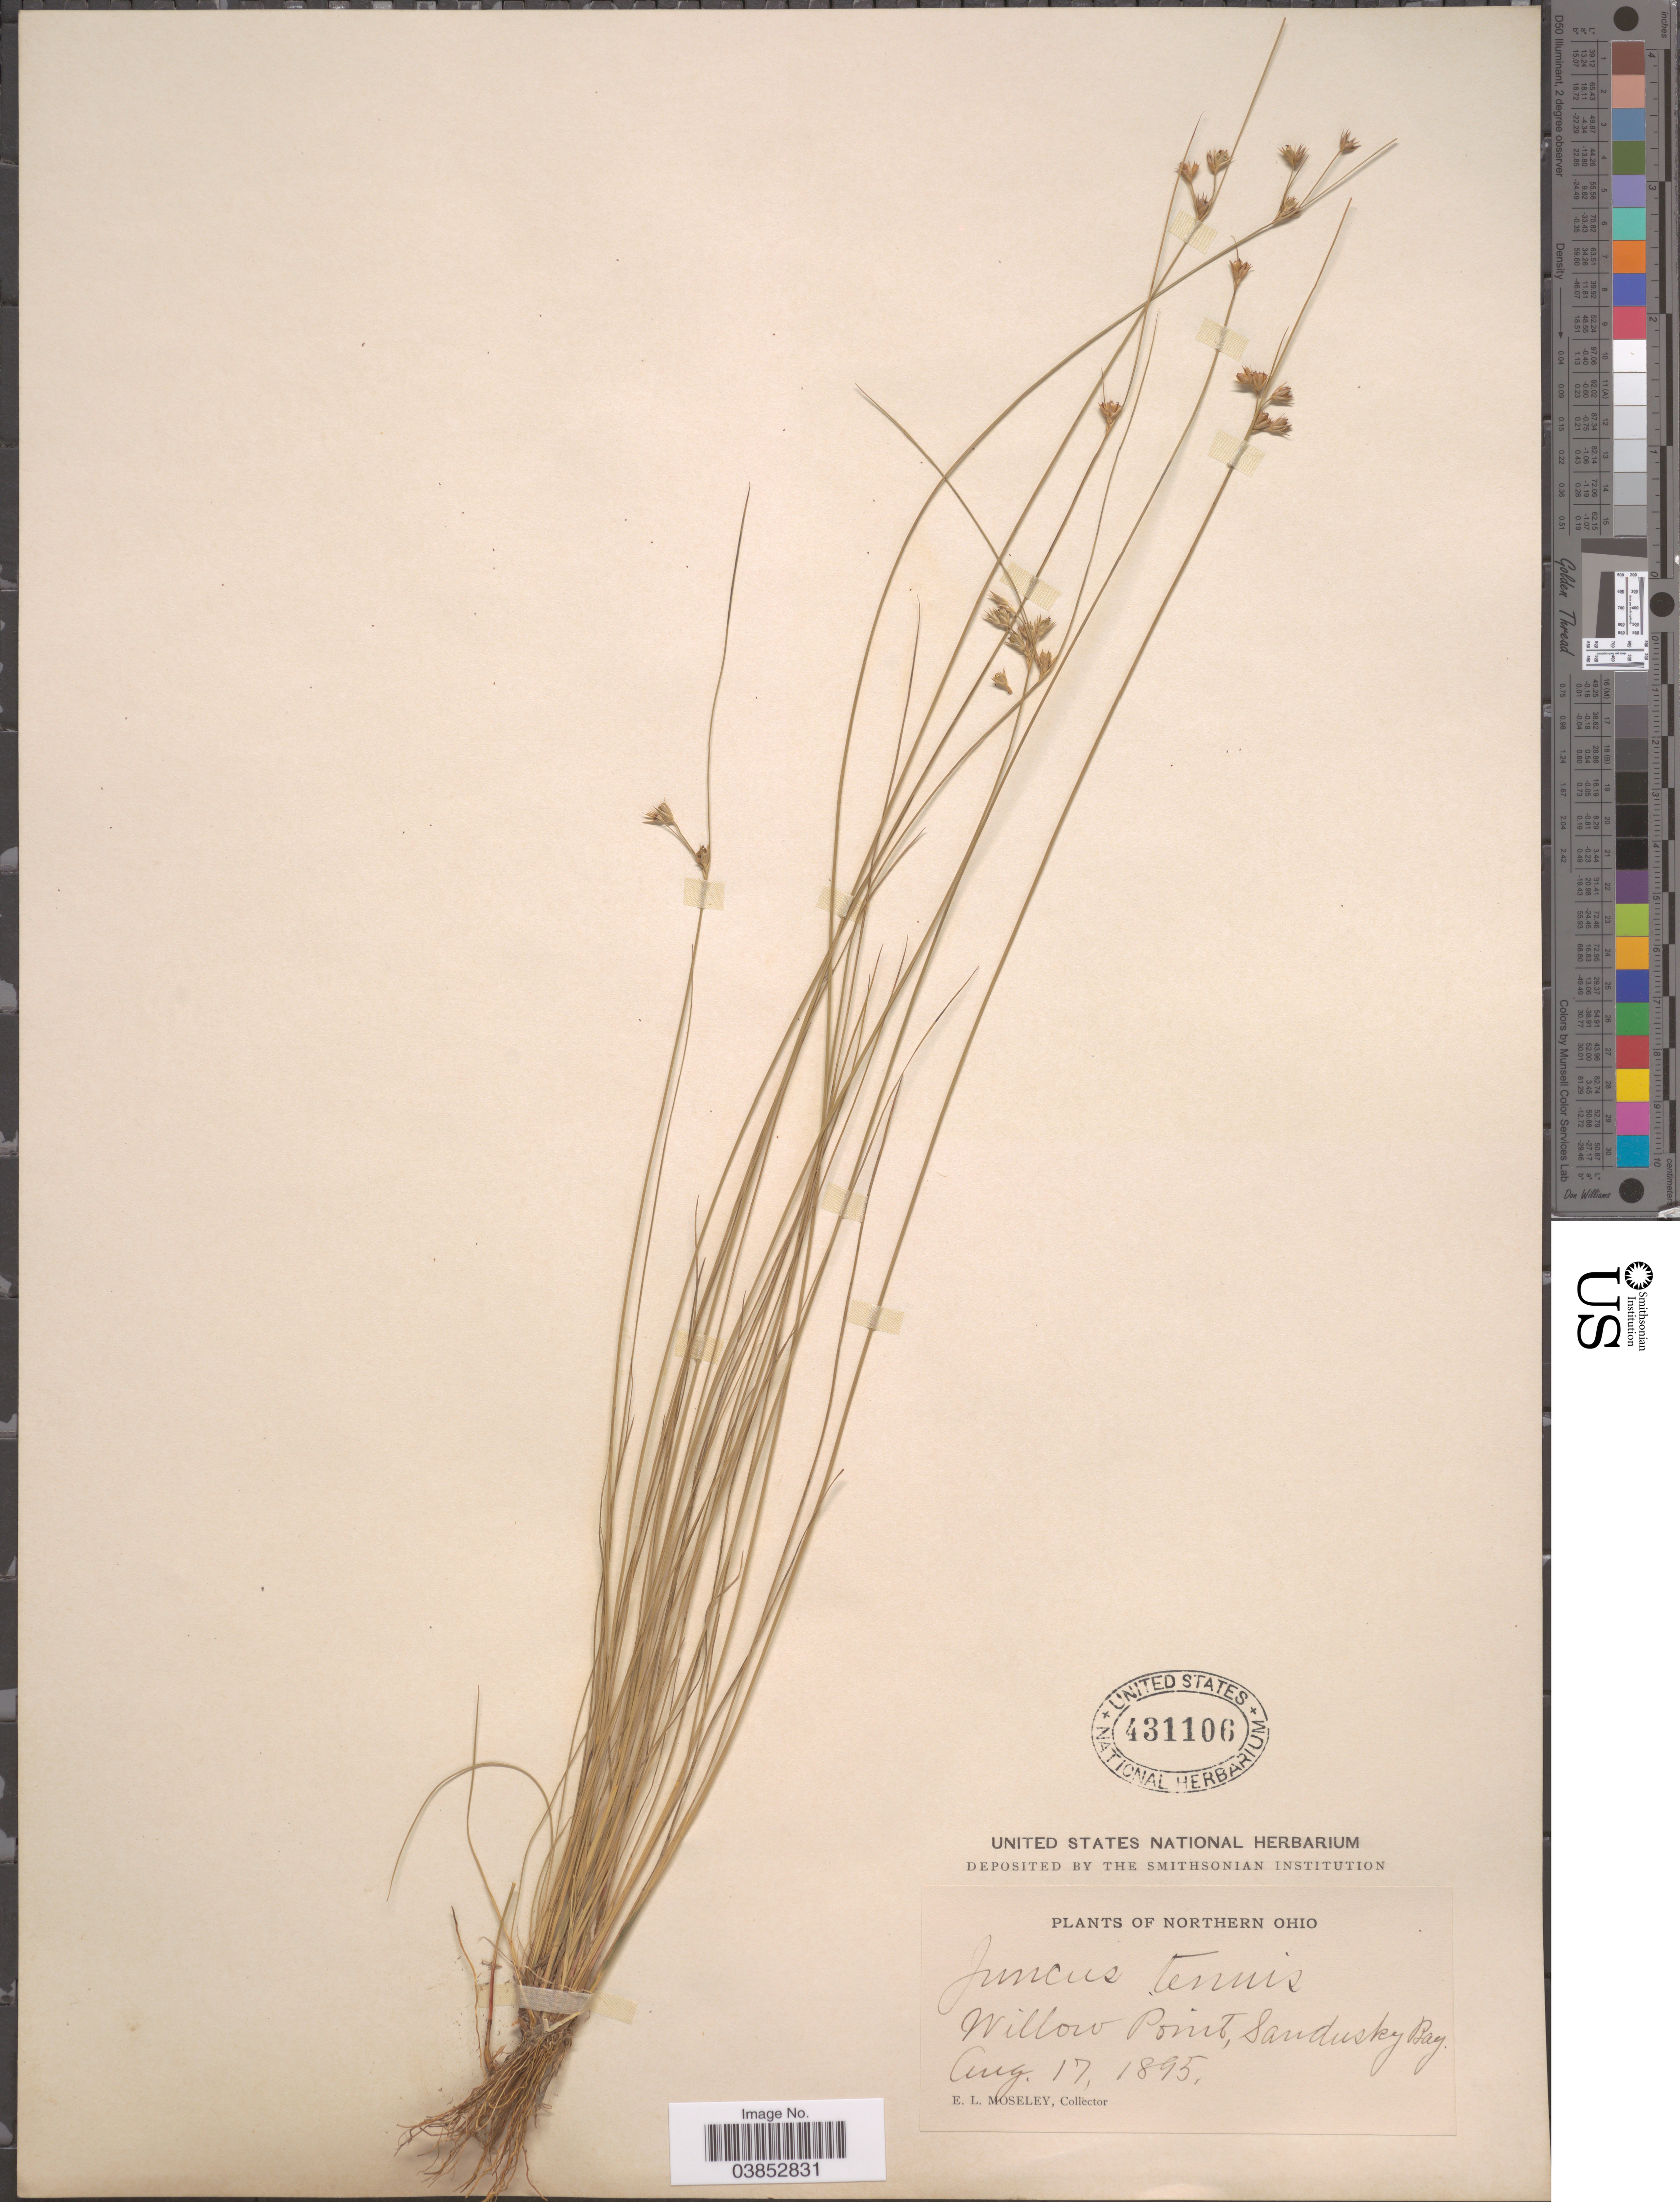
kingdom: Plantae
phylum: Tracheophyta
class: Liliopsida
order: Poales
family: Juncaceae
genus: Juncus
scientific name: Juncus dudleyi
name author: Wiegand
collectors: E. Moseley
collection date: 1895-08-17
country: United States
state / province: Ohio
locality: Northern Ohio. Willow Point, Sandusky Bay.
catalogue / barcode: US 431106